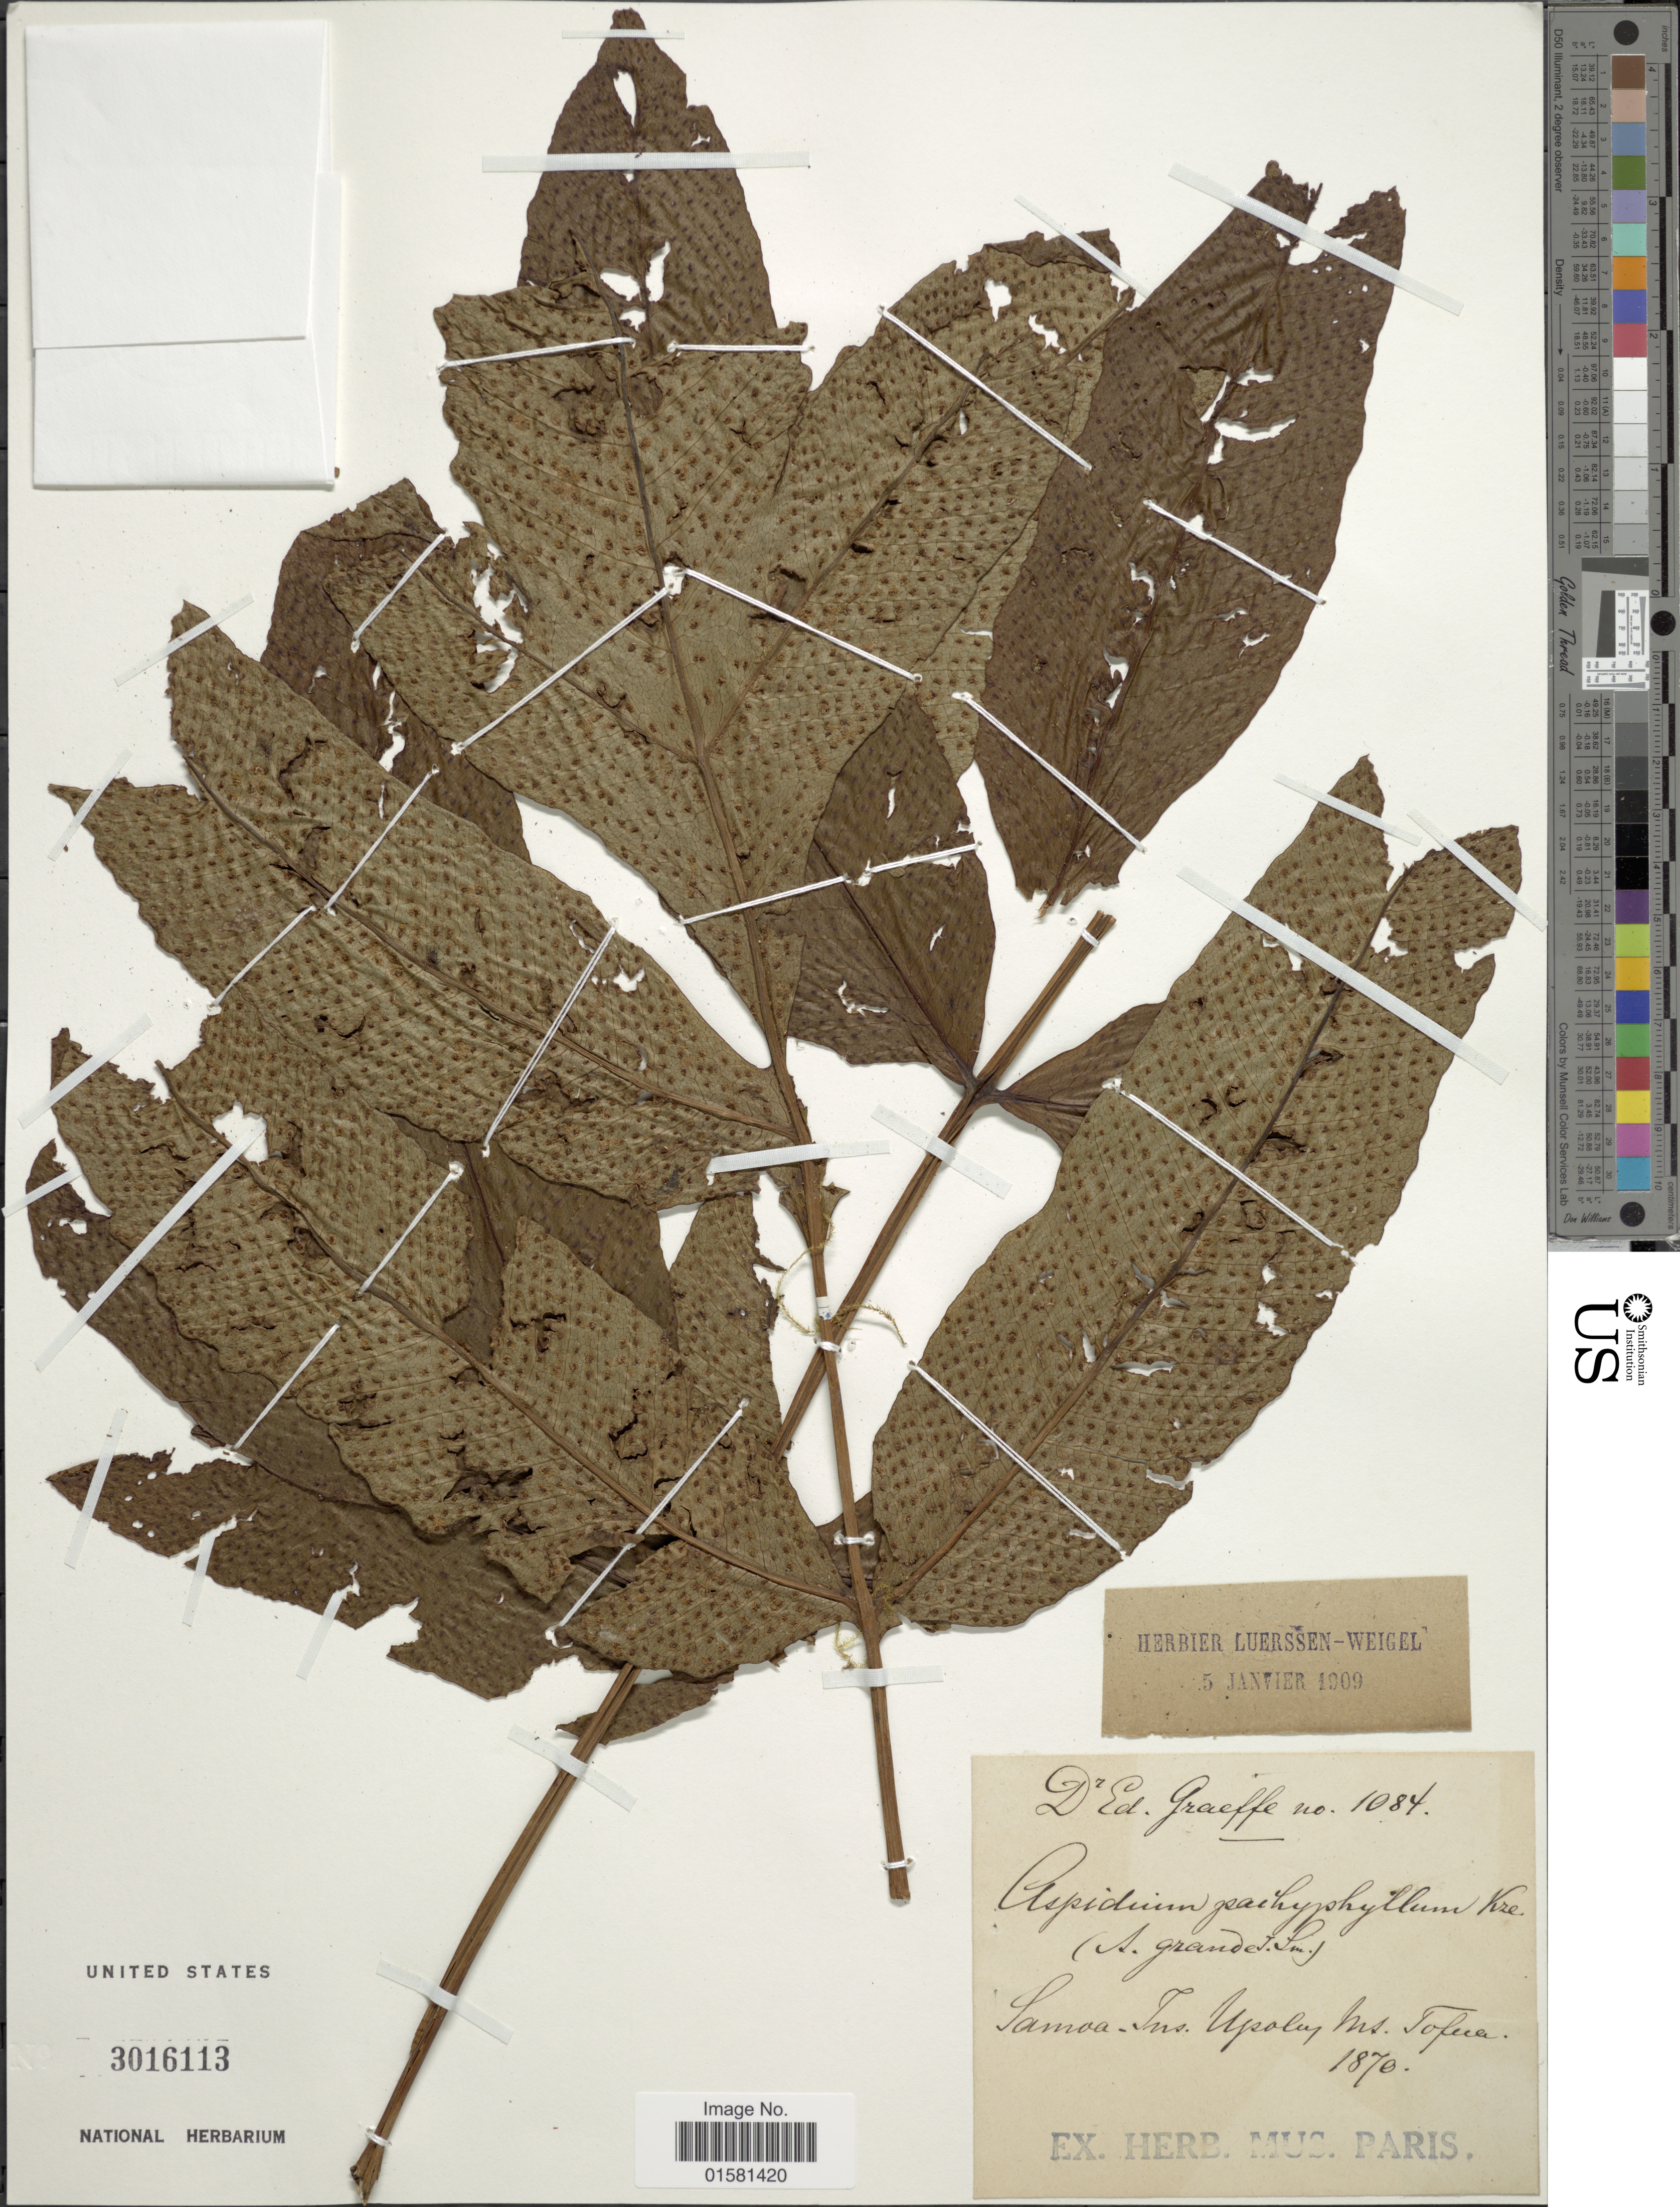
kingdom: Plantae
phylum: Tracheophyta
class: Polypodiopsida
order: Polypodiales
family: Tectariaceae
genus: Tectaria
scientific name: Tectaria grandifolia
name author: (C. Presl) Copel.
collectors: E. Graeffe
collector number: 1084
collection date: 1870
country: Samoa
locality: Samoa - Ins. Upolu, Mt. Tofua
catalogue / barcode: US 3016113